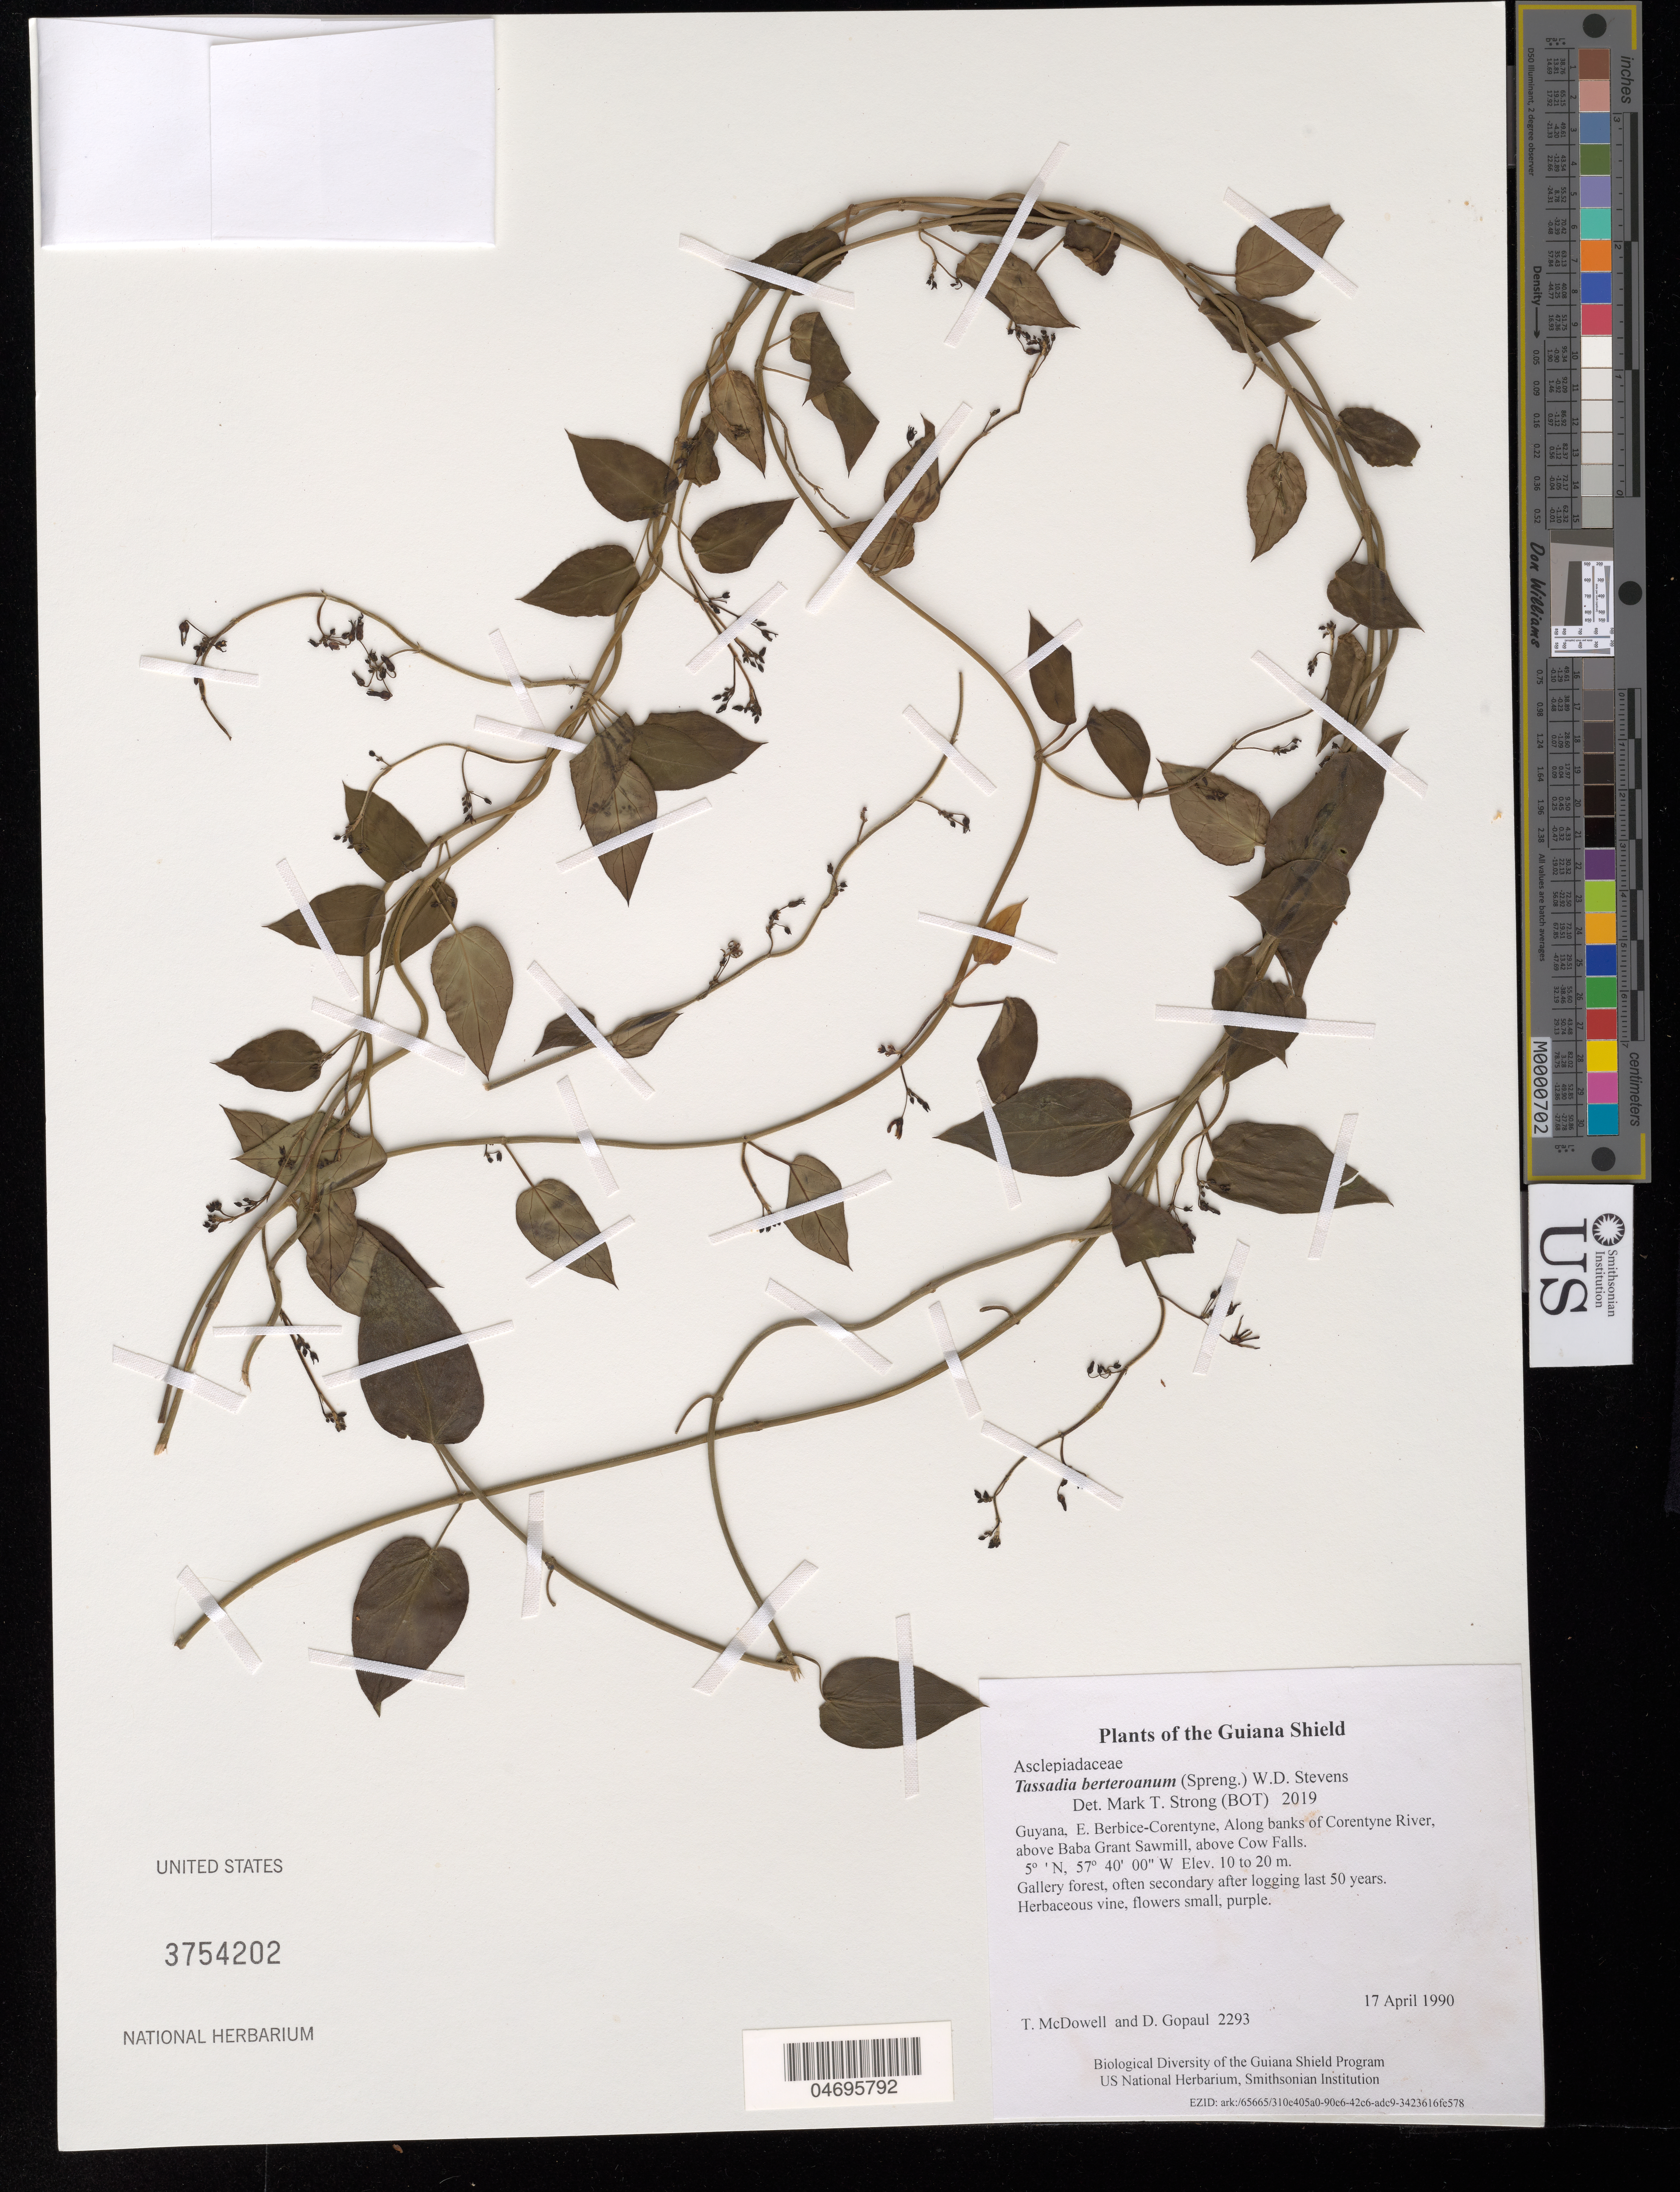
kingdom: Plantae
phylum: Tracheophyta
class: Magnoliopsida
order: Gentianales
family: Apocynaceae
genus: Tassadia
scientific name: Tassadia berteroana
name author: (Spreng.) W.D. Stevens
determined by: Strong, Mark T., (BOT), Smithsonian Institution - National Museum of Natural History (UNITED STATES)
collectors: T. McDowell & D. Gopaul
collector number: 2293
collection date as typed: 17 April 1990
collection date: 1990-04-17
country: Guyana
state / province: E. Berbice-Corentyne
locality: Along banks of Corentyne River, above Baba Grant Sawmill, above Cow Falls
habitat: Gallery forest, often secondary after logging last 50 years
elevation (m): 10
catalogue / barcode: US 3754202